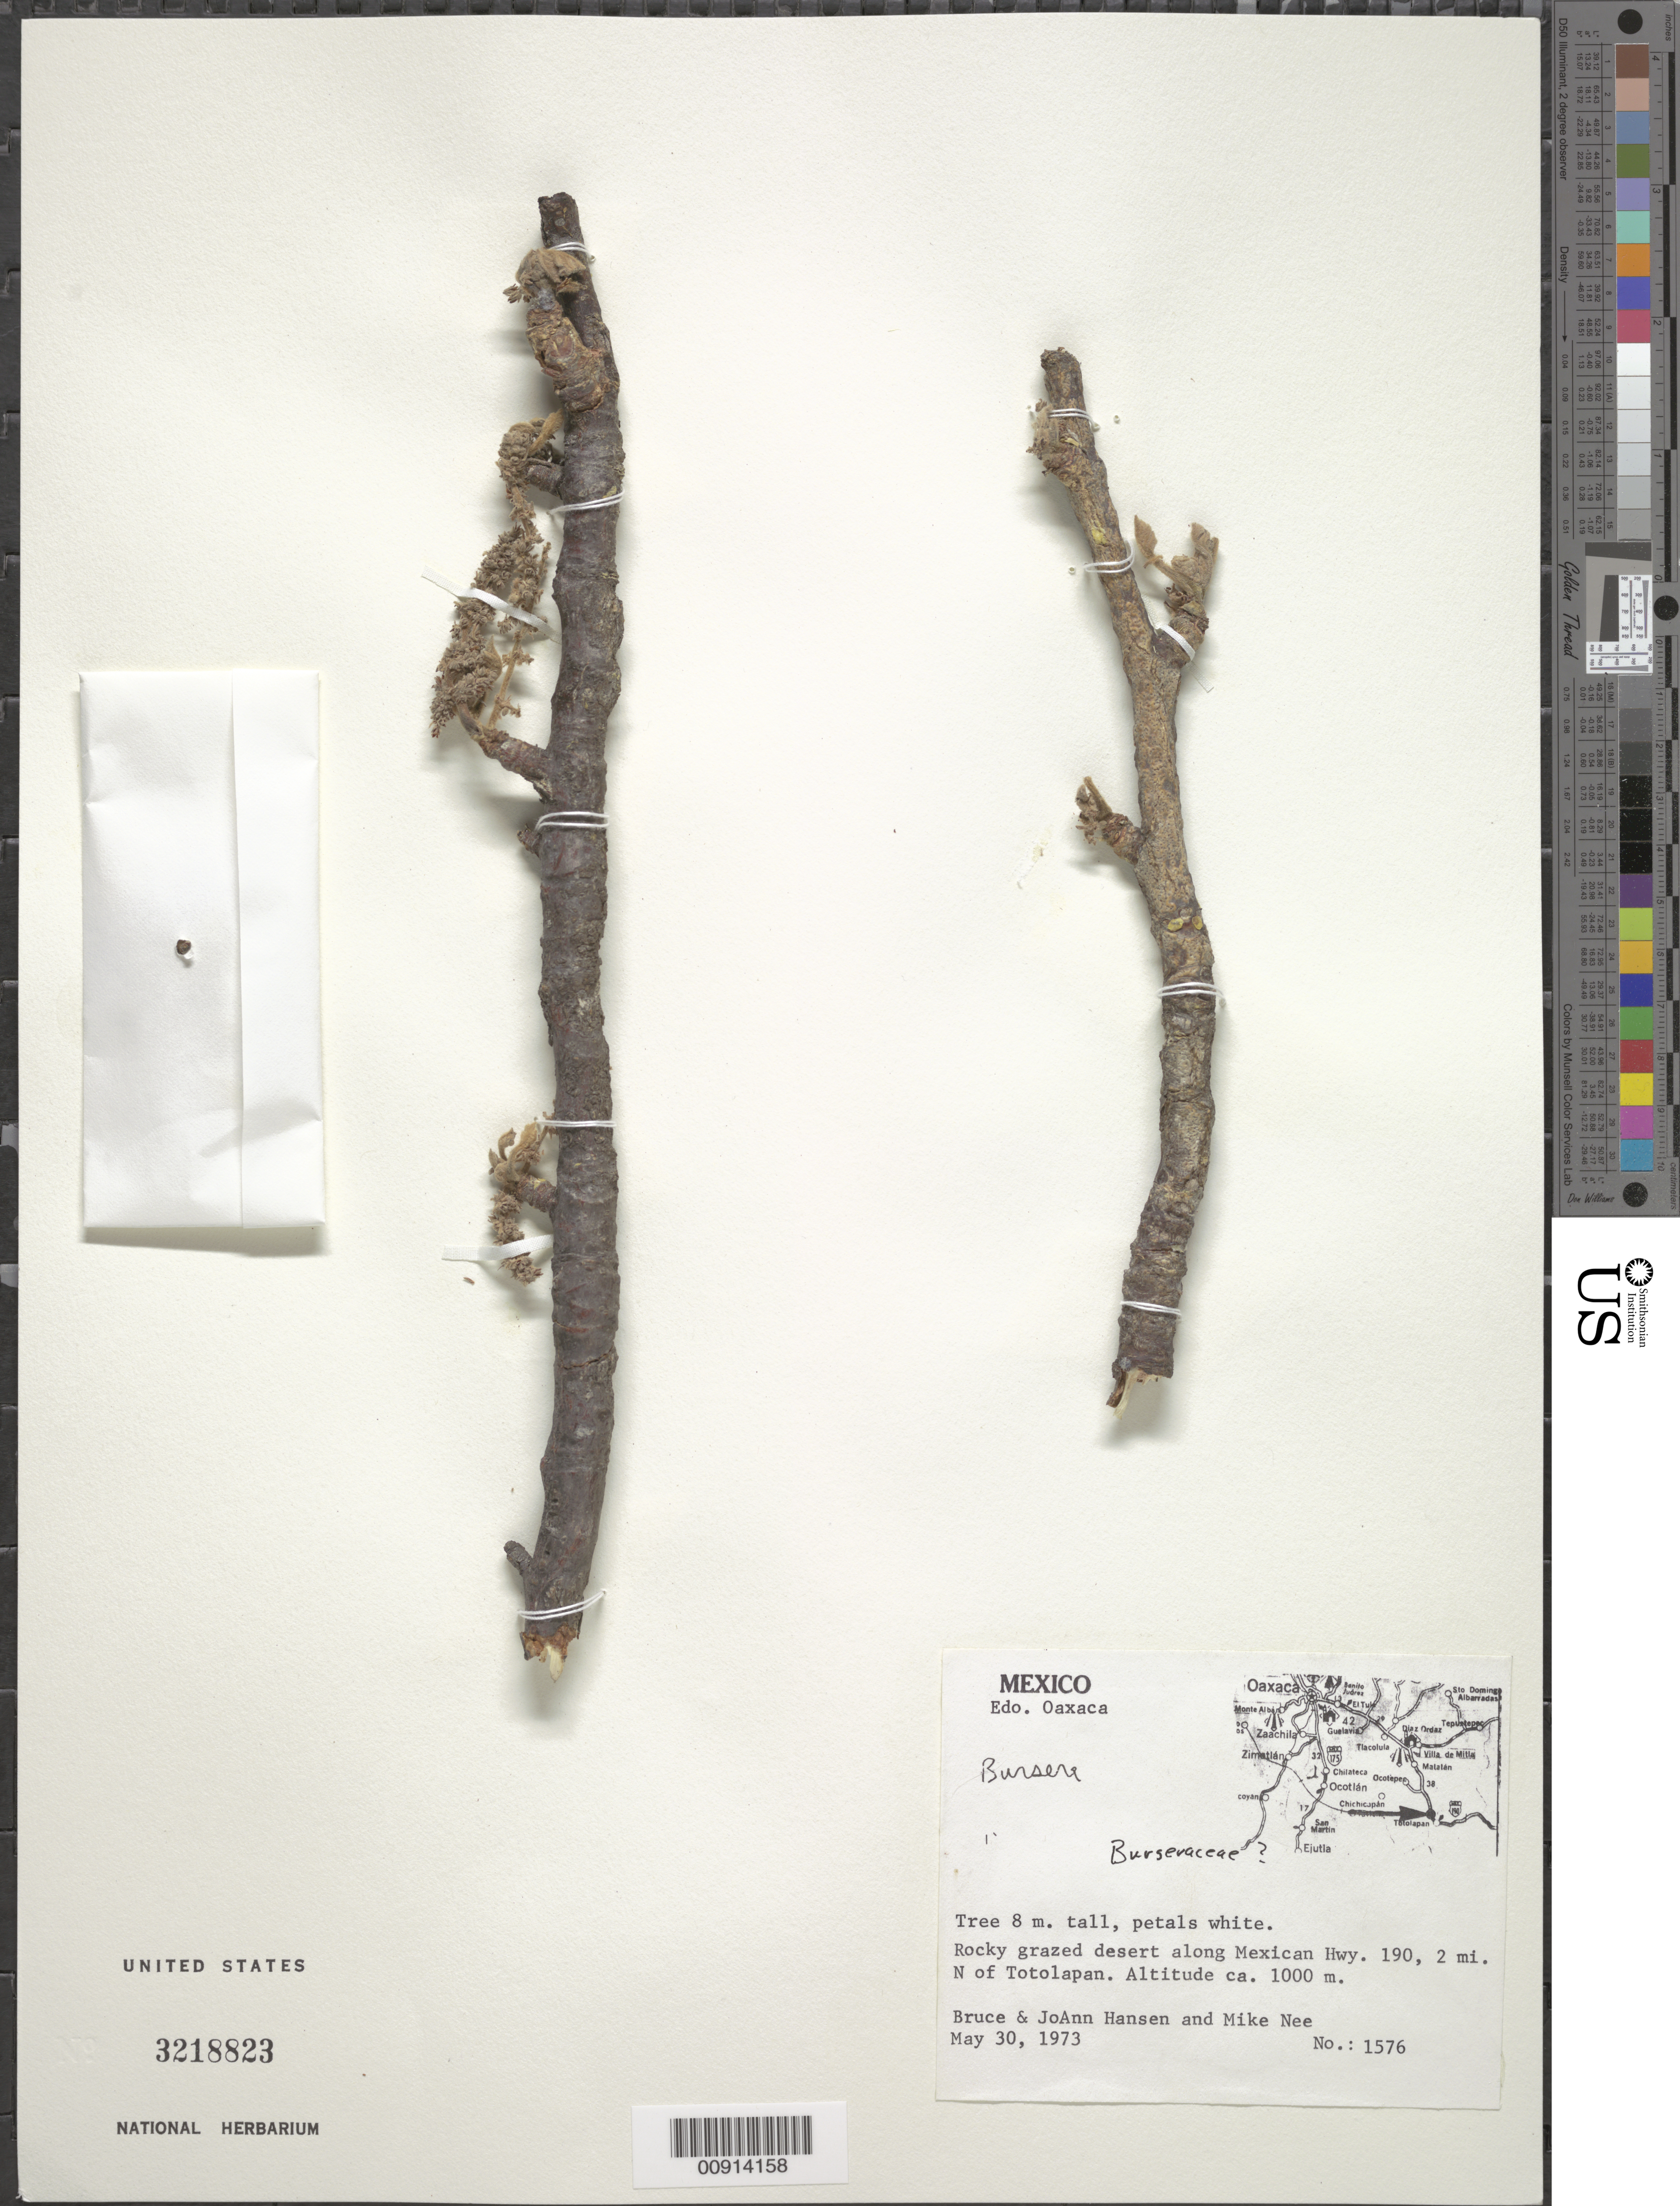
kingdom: Plantae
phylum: Tracheophyta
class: Magnoliopsida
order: Sapindales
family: Burseraceae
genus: Bursera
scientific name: Bursera sp.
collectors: B. Hansen, J. Hansen & M. Nee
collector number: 1576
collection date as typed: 30 May 1973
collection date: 1973-05-30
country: Mexico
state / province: Oaxaca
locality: Along Mexican Hwy. 190, 2 mi. N of Totolapan, Edo. Oaxaca.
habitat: Rocky grazed desert.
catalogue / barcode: US 3218823